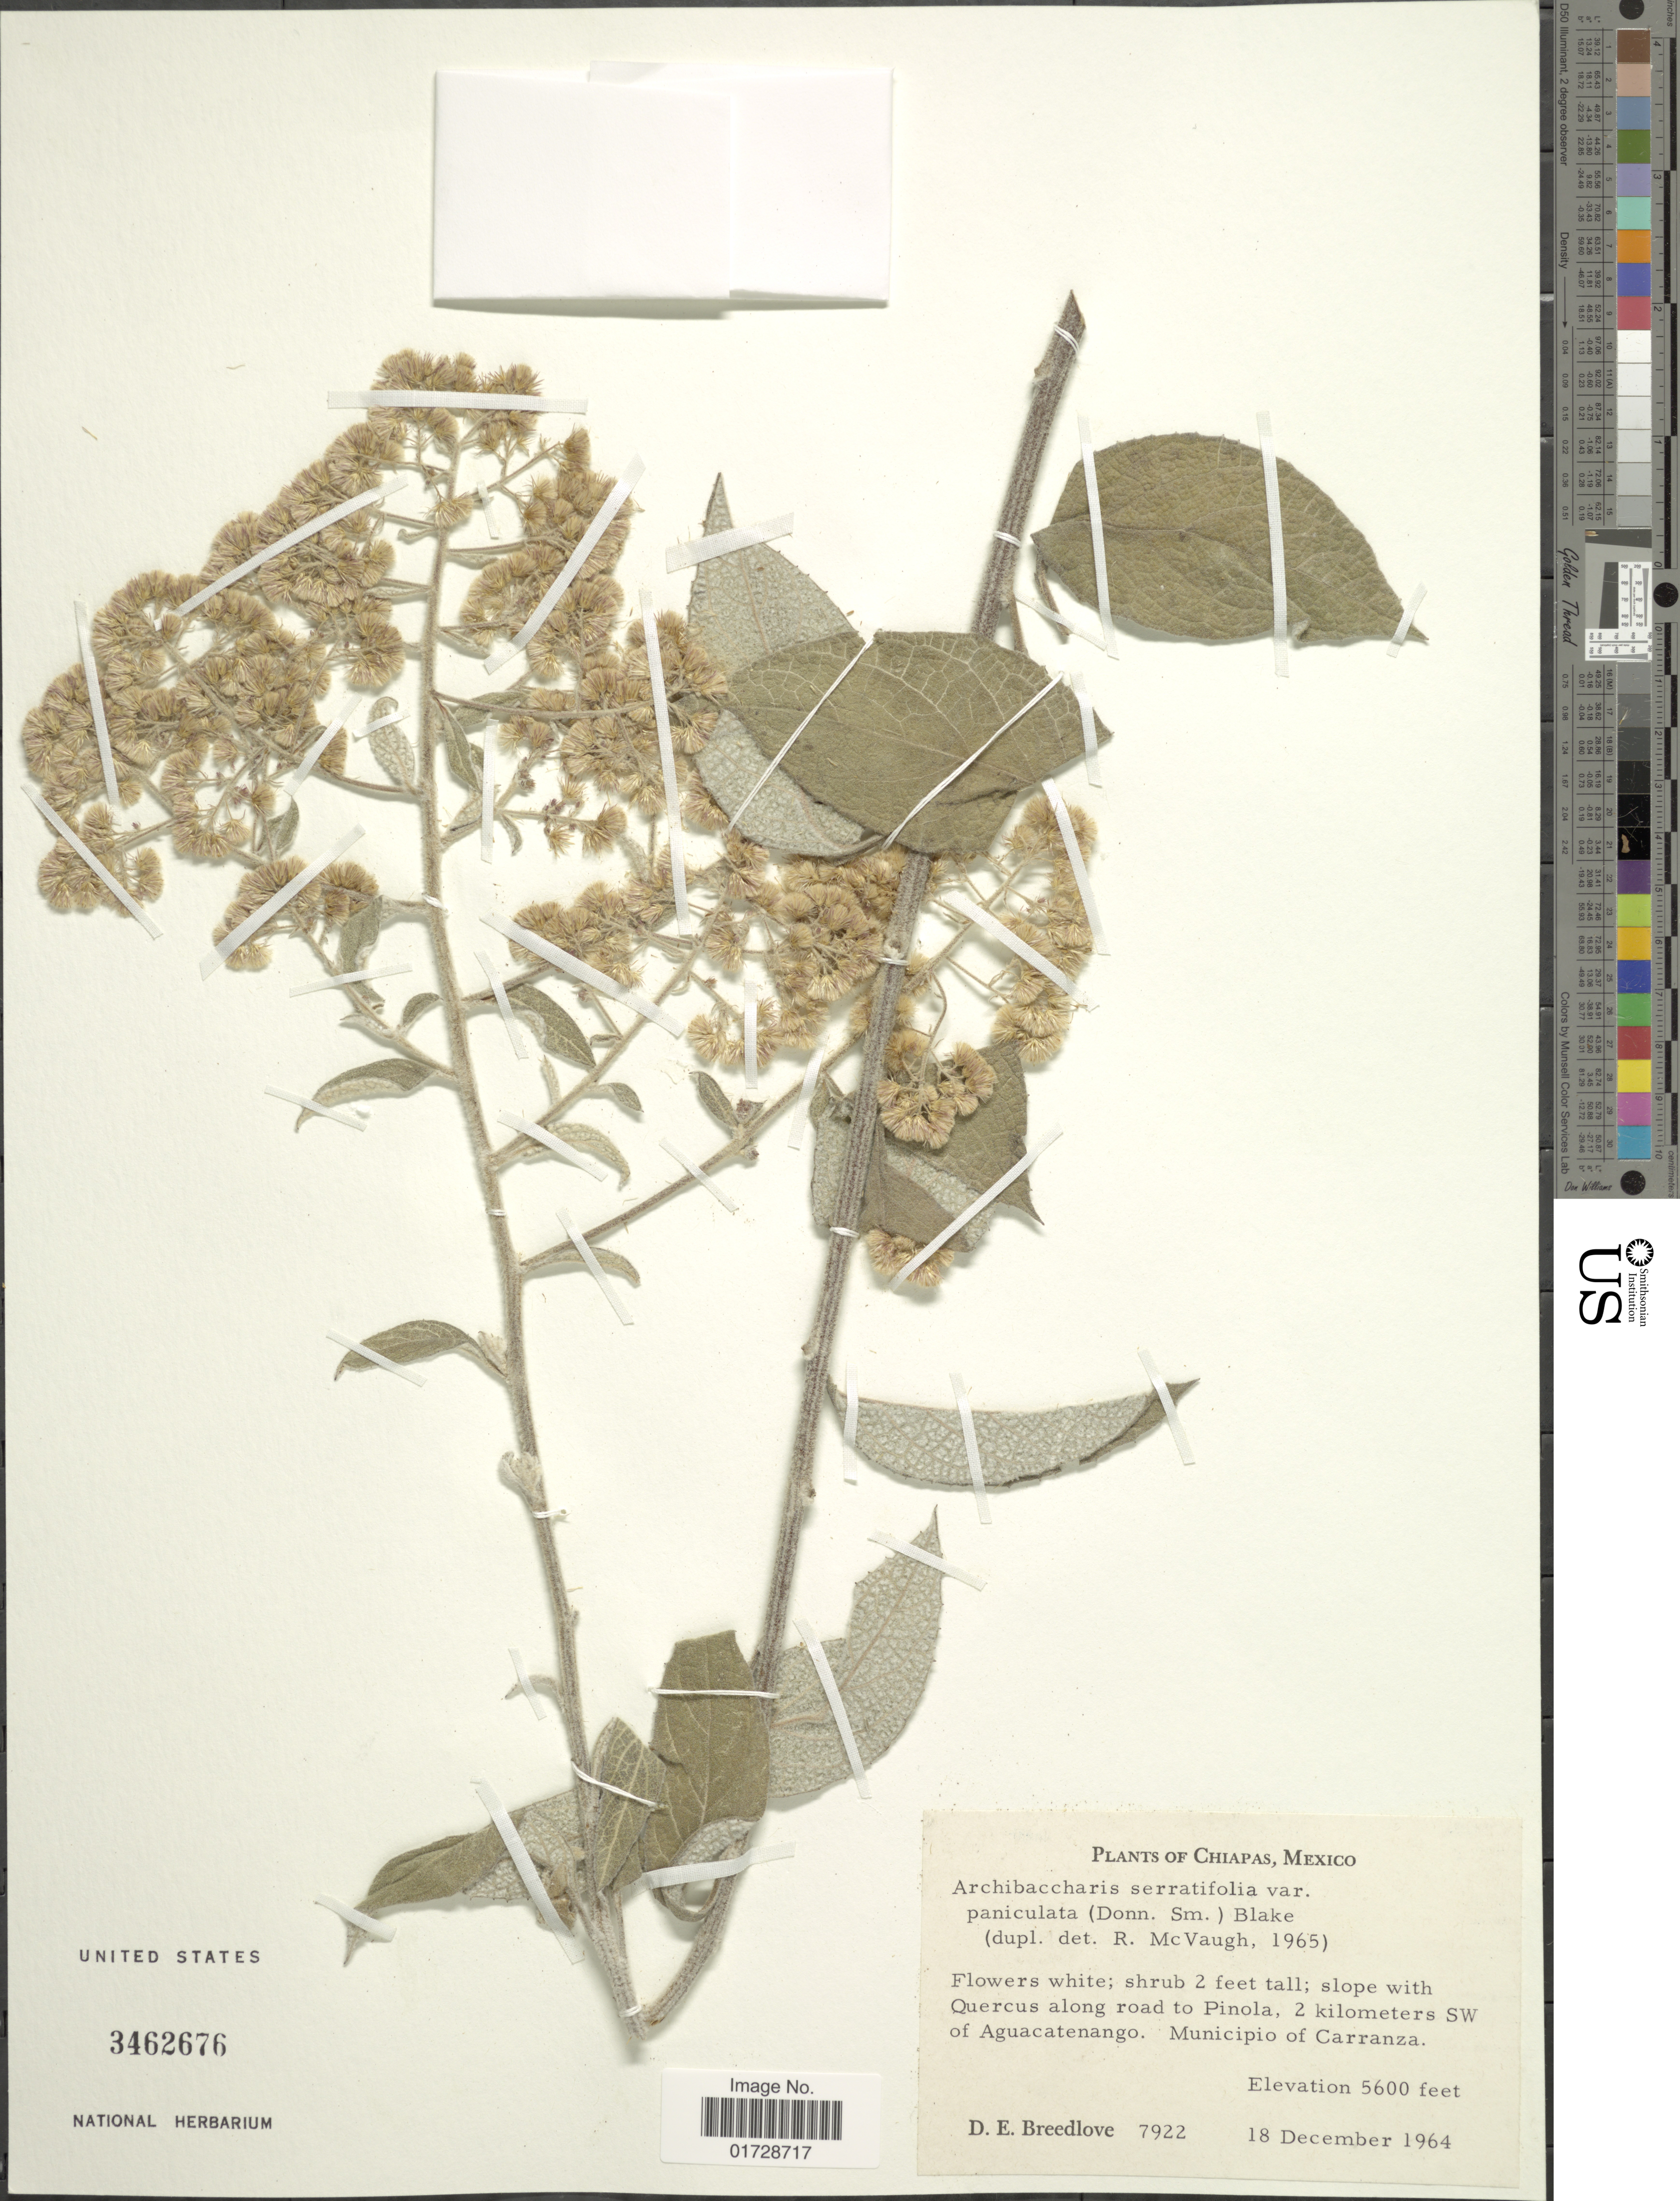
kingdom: Plantae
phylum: Tracheophyta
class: Magnoliopsida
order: Asterales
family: Asteraceae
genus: Archibaccharis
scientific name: Archibaccharis serratifolia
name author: (Kunth) S.F. Blake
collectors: D. E. Breedlove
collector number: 7922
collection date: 1964-12-18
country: Mexico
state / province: Chiapas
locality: Along road to Pinola, 2 kilometers SW of Aguacatenango, Municipio of Carranza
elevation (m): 1707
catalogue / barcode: US 3462676